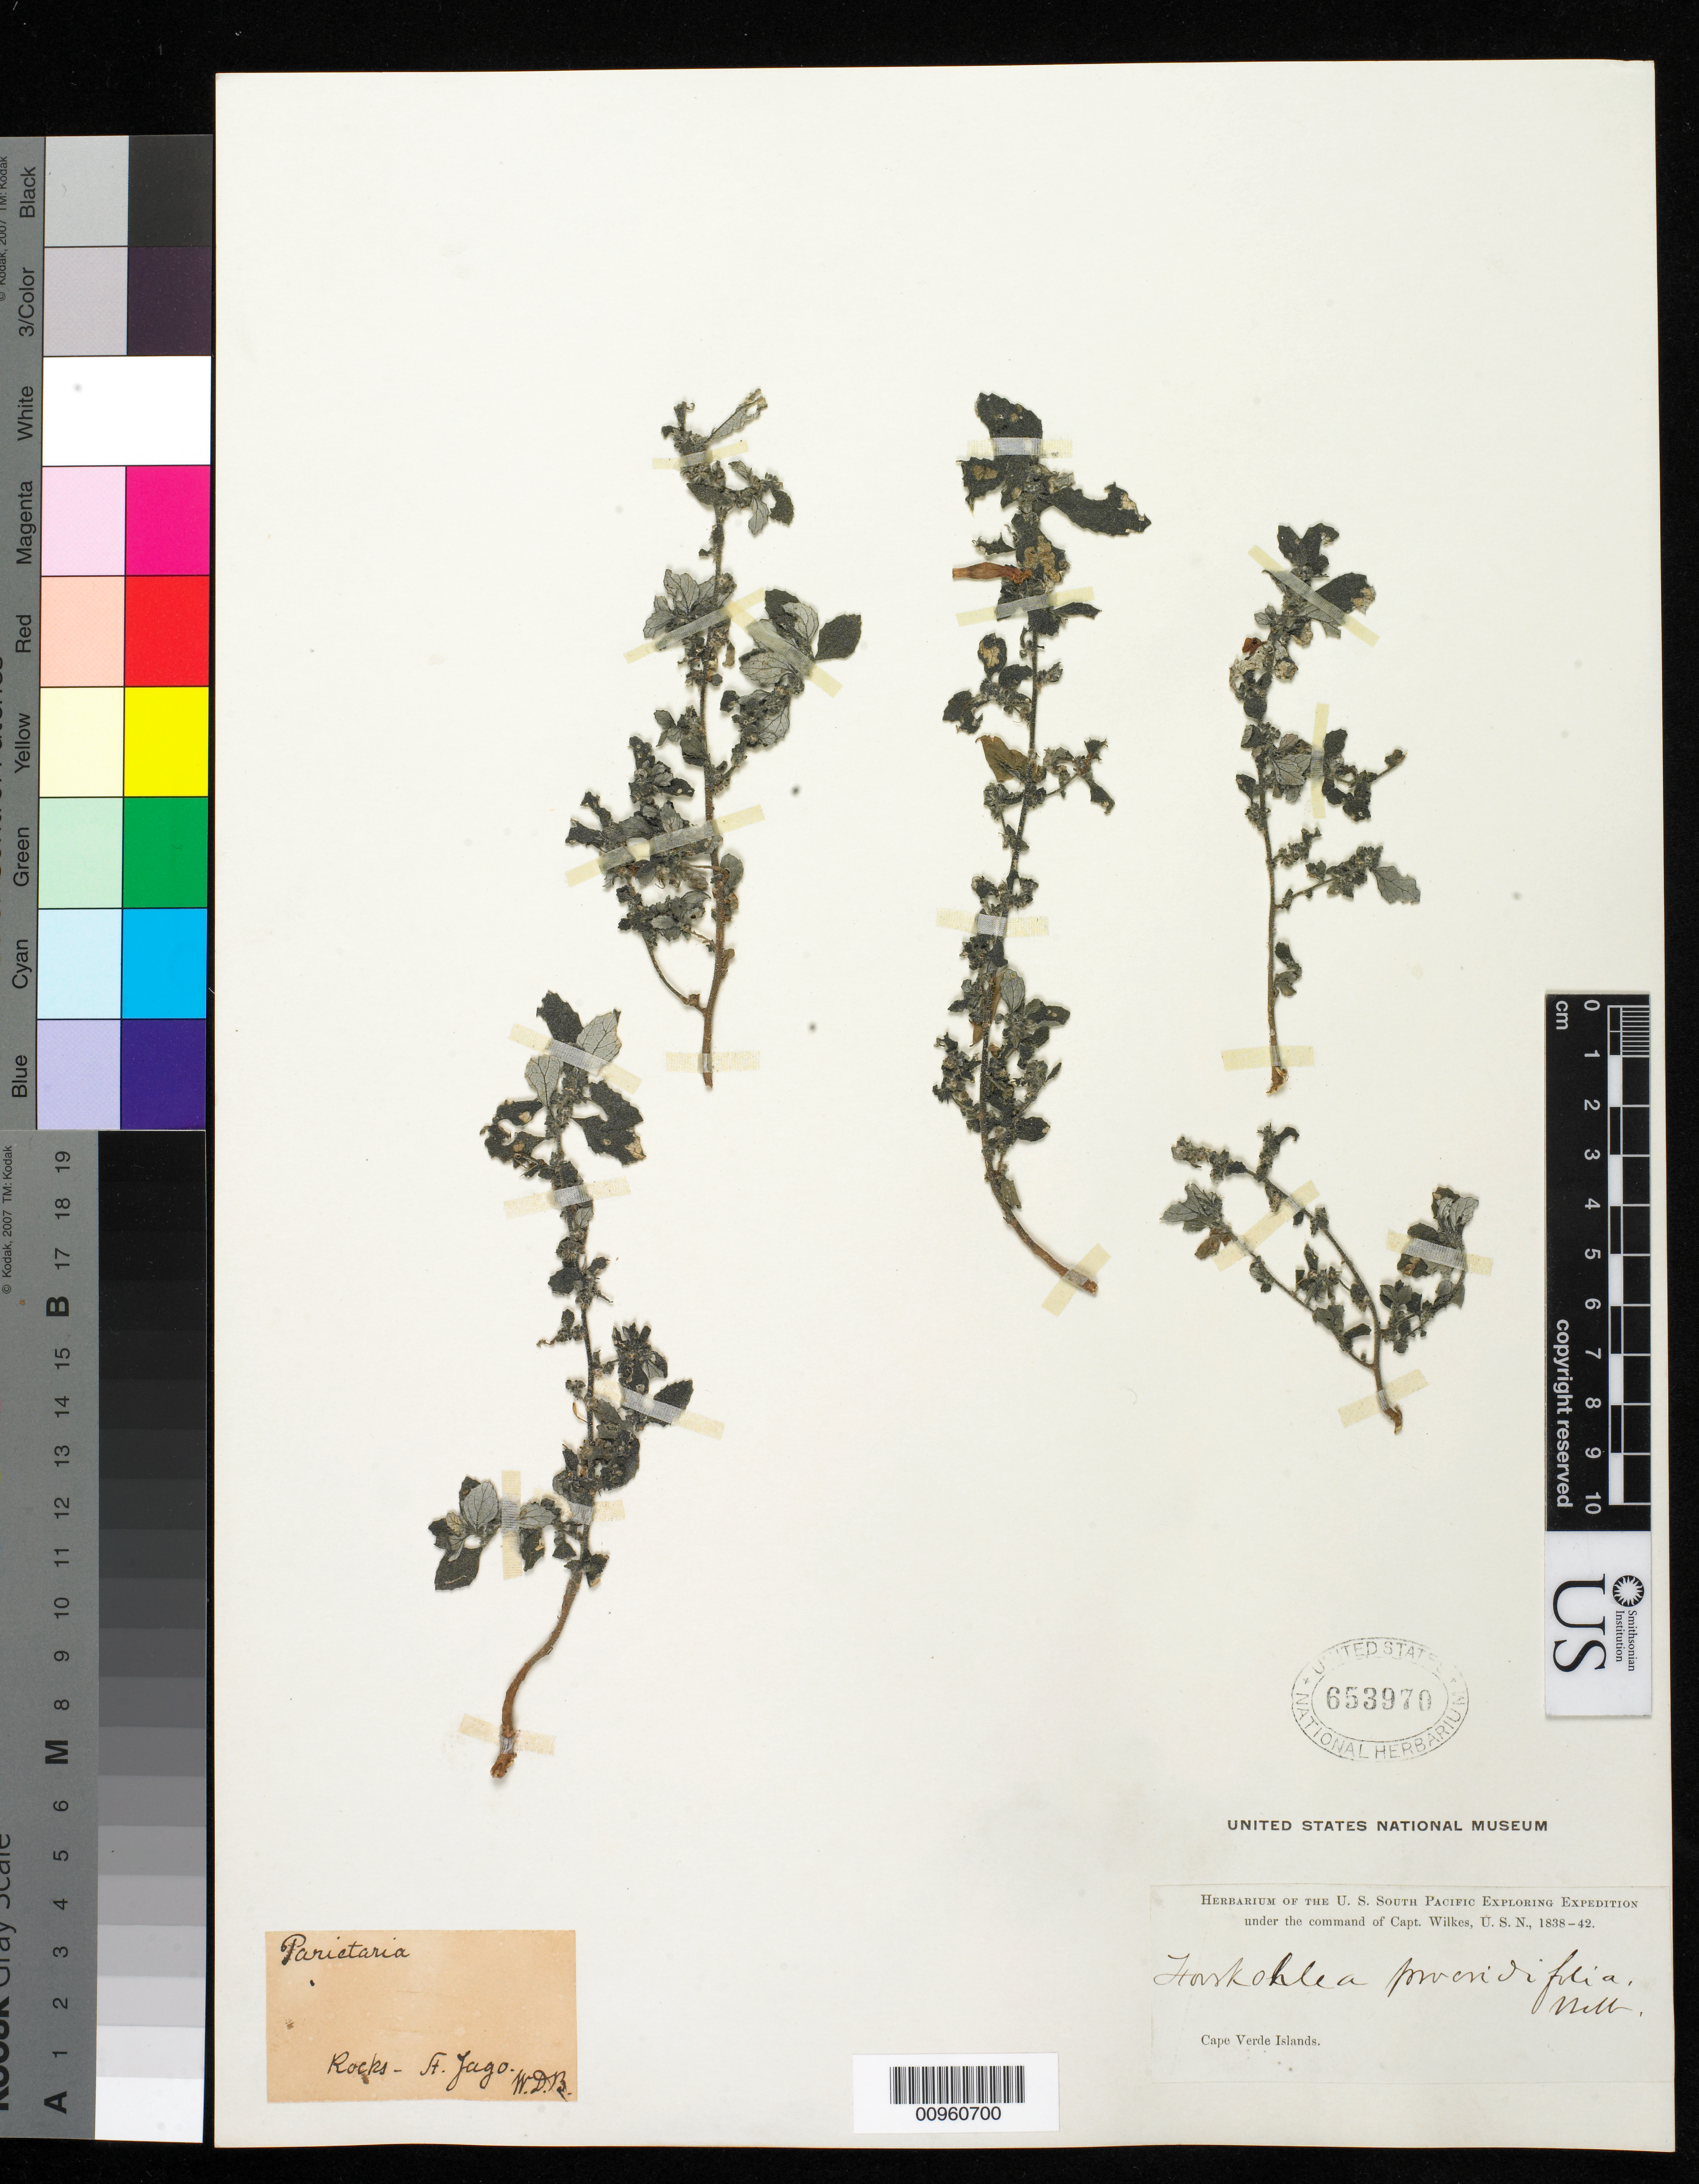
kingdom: Plantae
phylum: Tracheophyta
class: Magnoliopsida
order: Rosales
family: Urticaceae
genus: Forsskaolea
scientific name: Forsskaolea procridifolia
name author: Webb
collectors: Wilkes Explor. Exped.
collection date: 1838/1842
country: Cape Verde Islands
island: Cape Verde Is.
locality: St. Jago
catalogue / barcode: US 653970